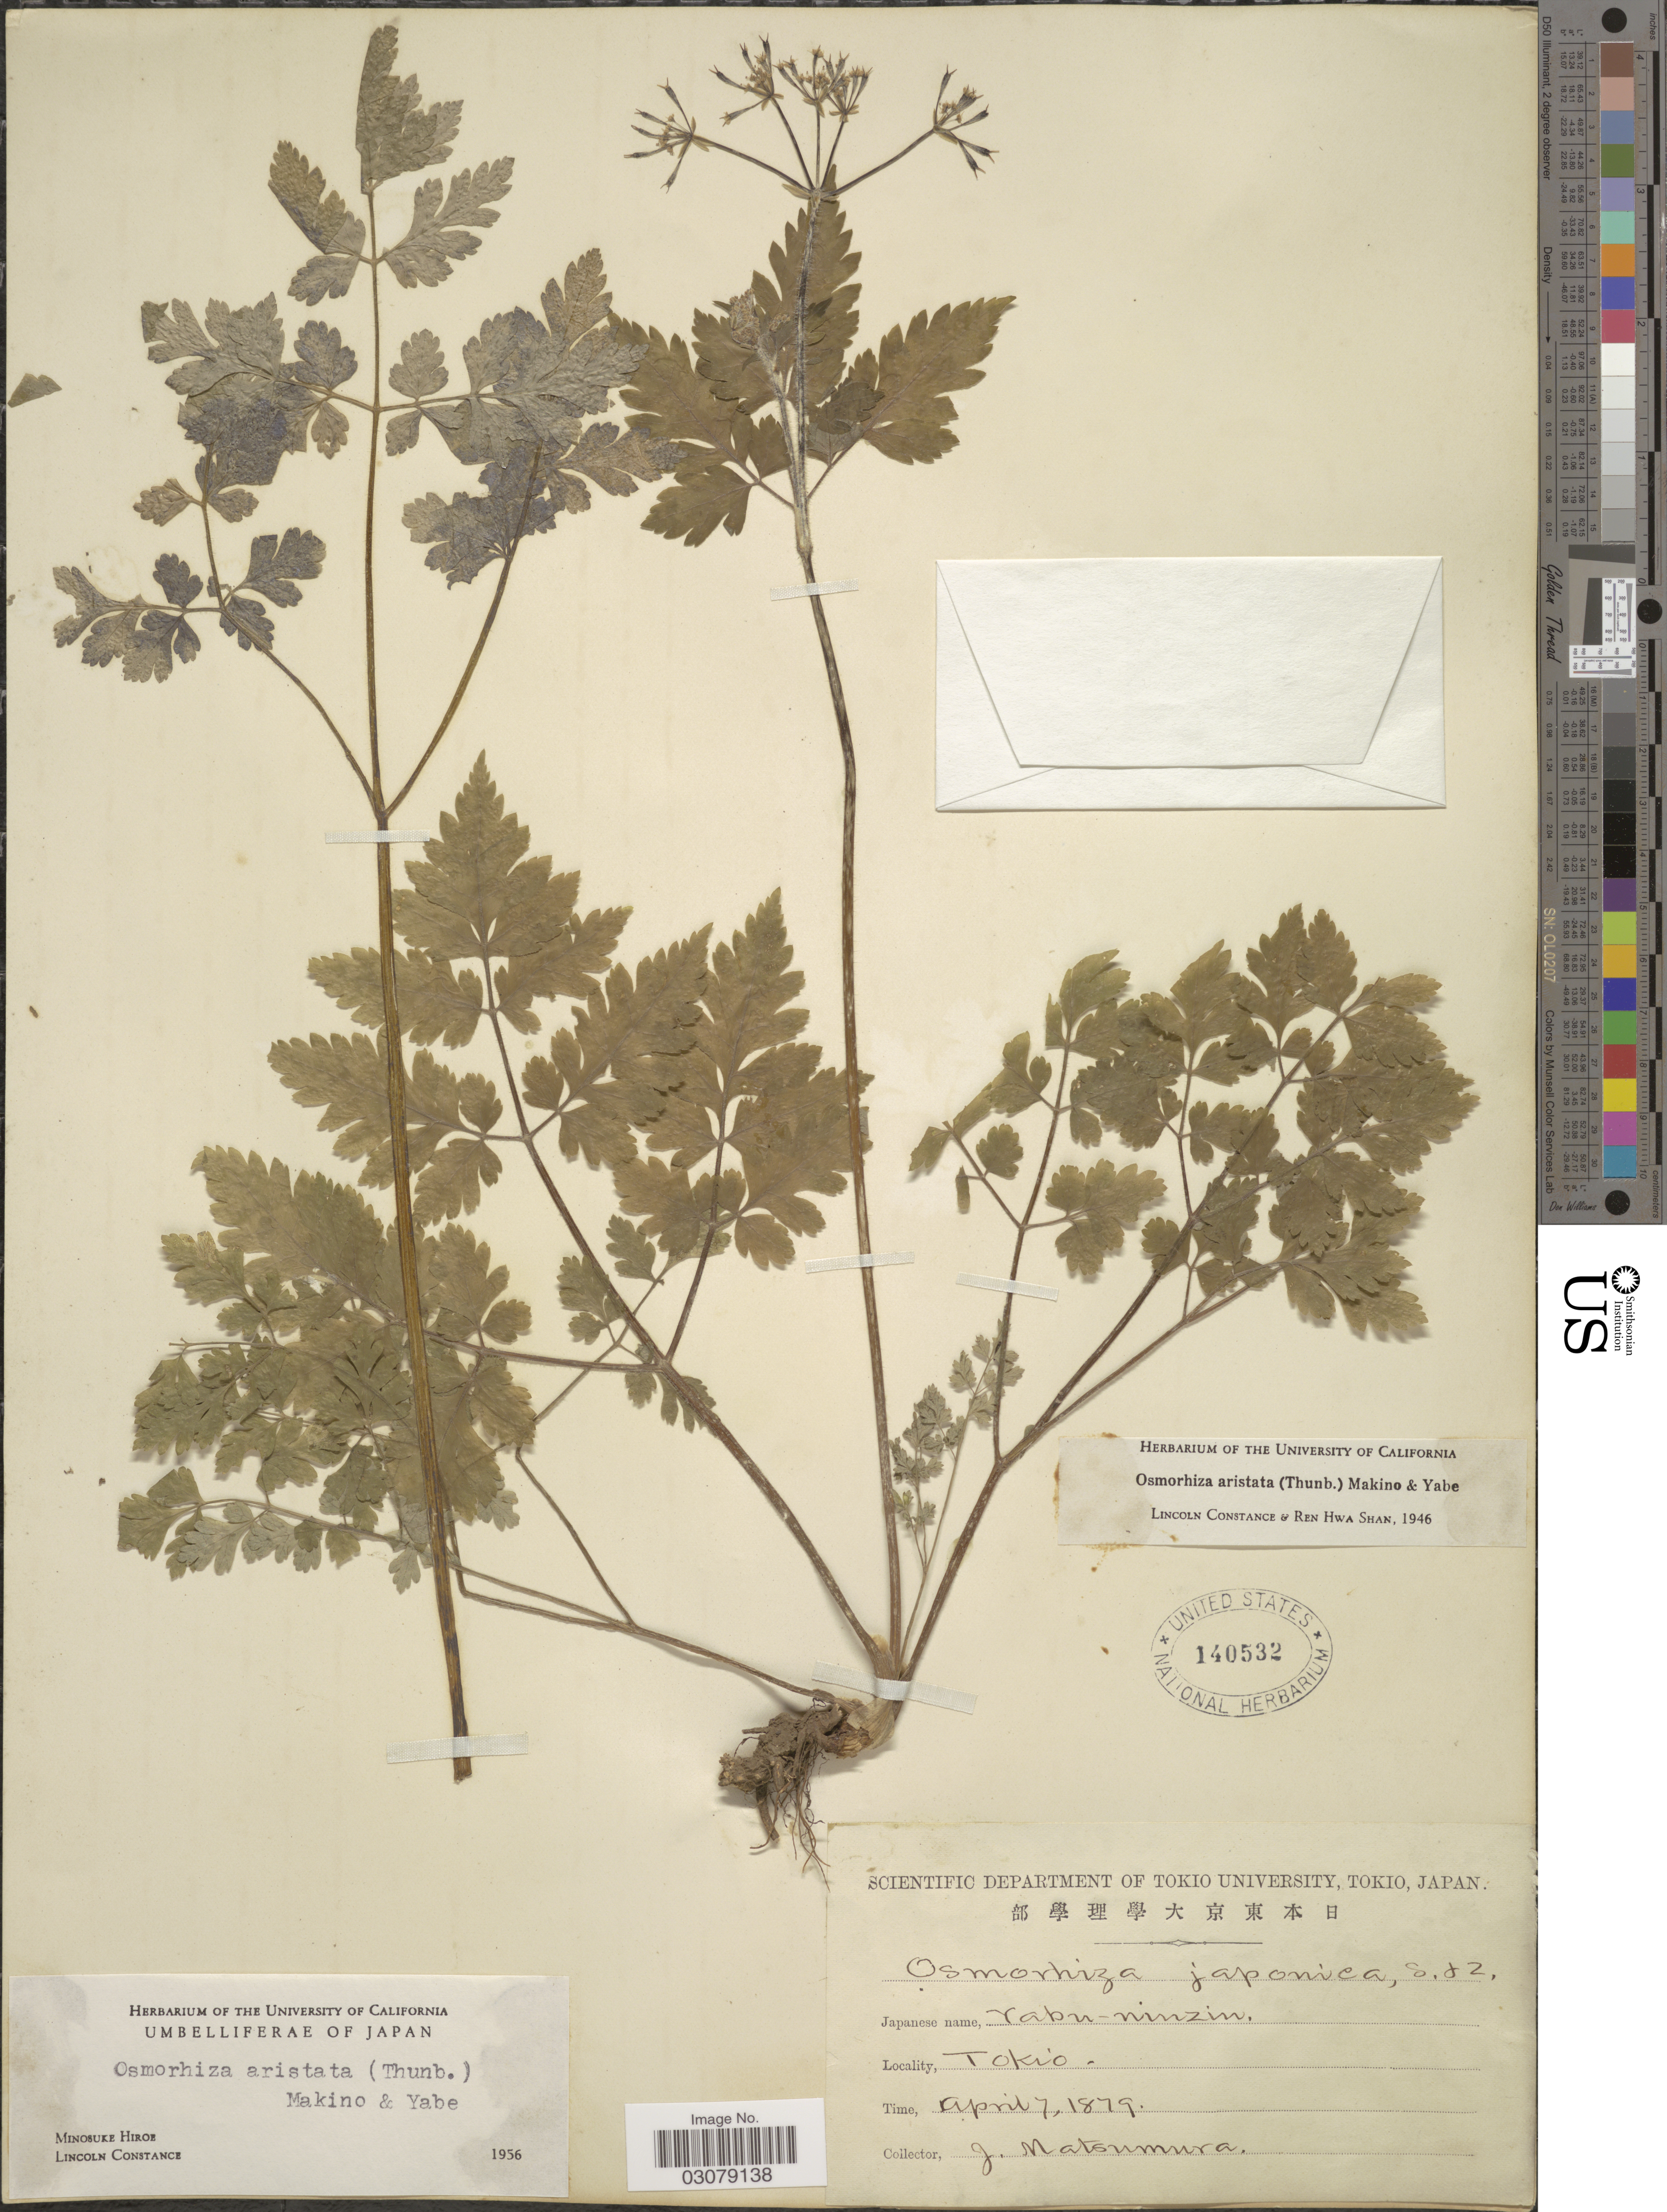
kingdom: Plantae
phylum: Tracheophyta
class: Magnoliopsida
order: Apiales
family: Apiaceae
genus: Osmorhiza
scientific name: Osmorhiza aristata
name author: (Thunb.) Rydb.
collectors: J. Matsumura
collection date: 1879-04-07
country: Japan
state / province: Tokyo, Federal City of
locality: Tokio.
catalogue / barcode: US 140532